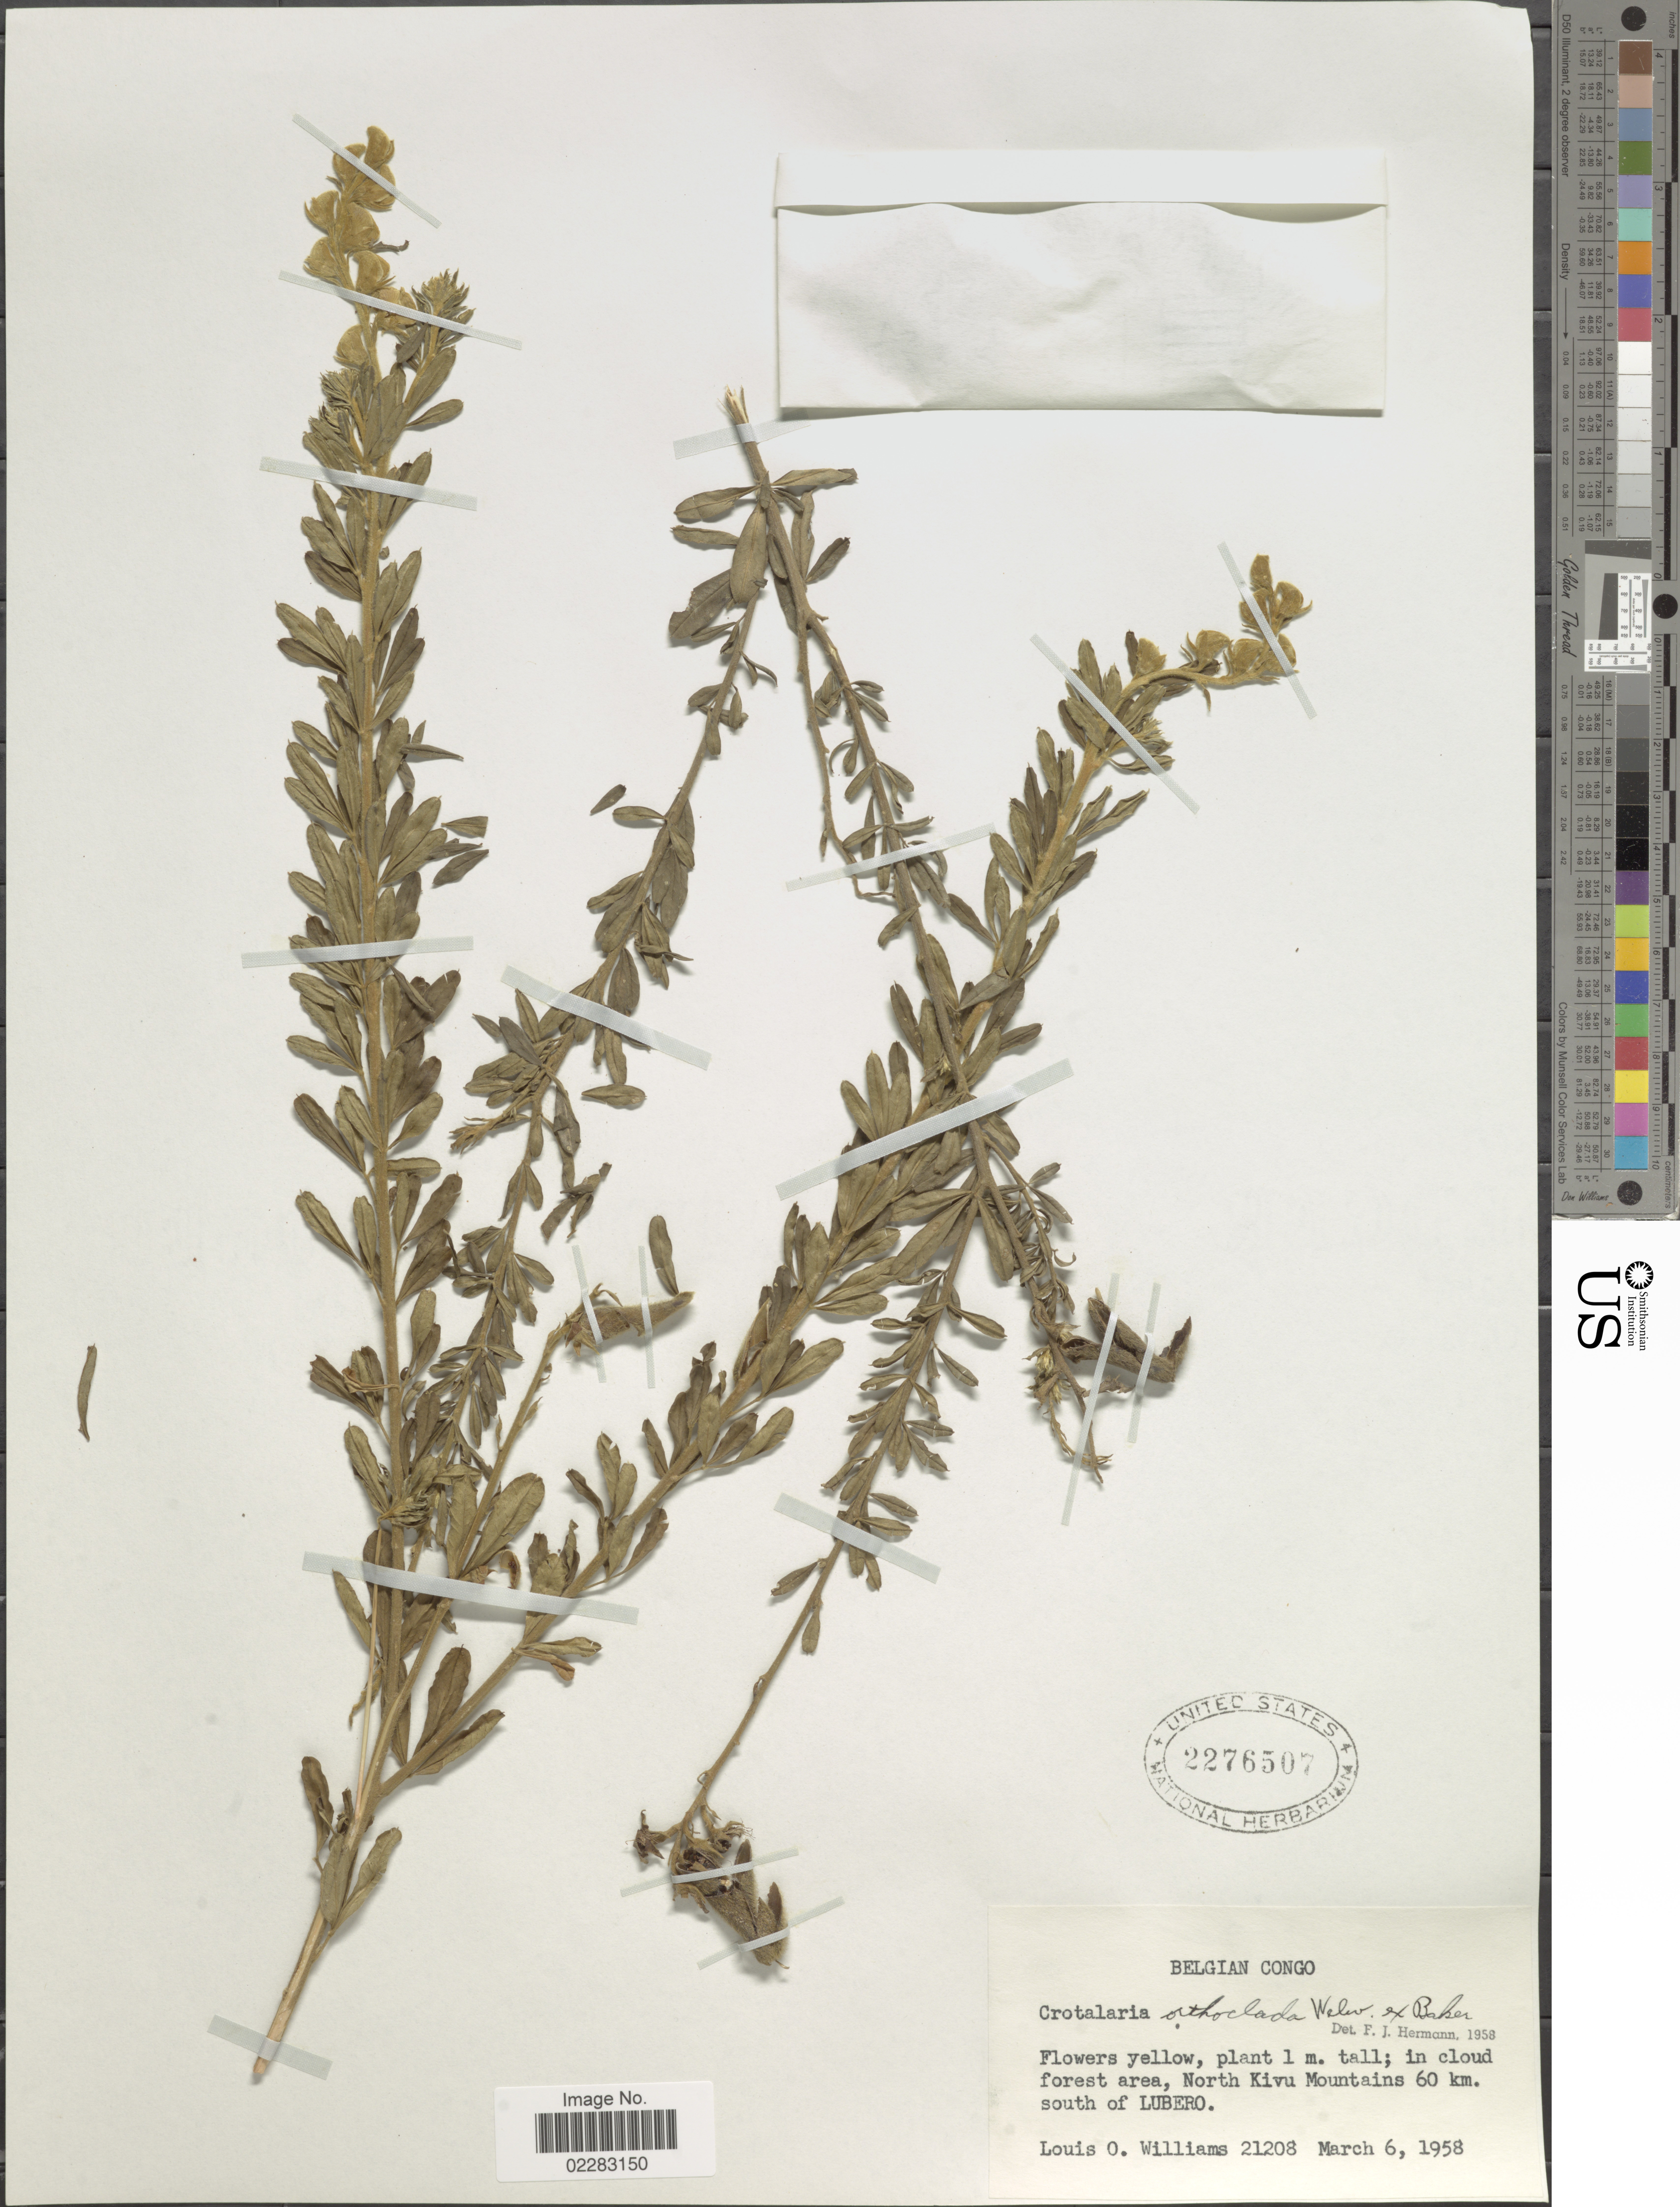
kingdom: Plantae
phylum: Tracheophyta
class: Magnoliopsida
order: Fabales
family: Fabaceae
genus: Crotalaria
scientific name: Crotalaria orthoclada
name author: Welw. ex Baker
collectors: L. O. Williams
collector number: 21208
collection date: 1958-03-06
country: Congo, Democratic Republic of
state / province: Nord-Kivu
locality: North Kivu Mountains 60 km. south of Lubero.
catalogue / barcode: US 2276507